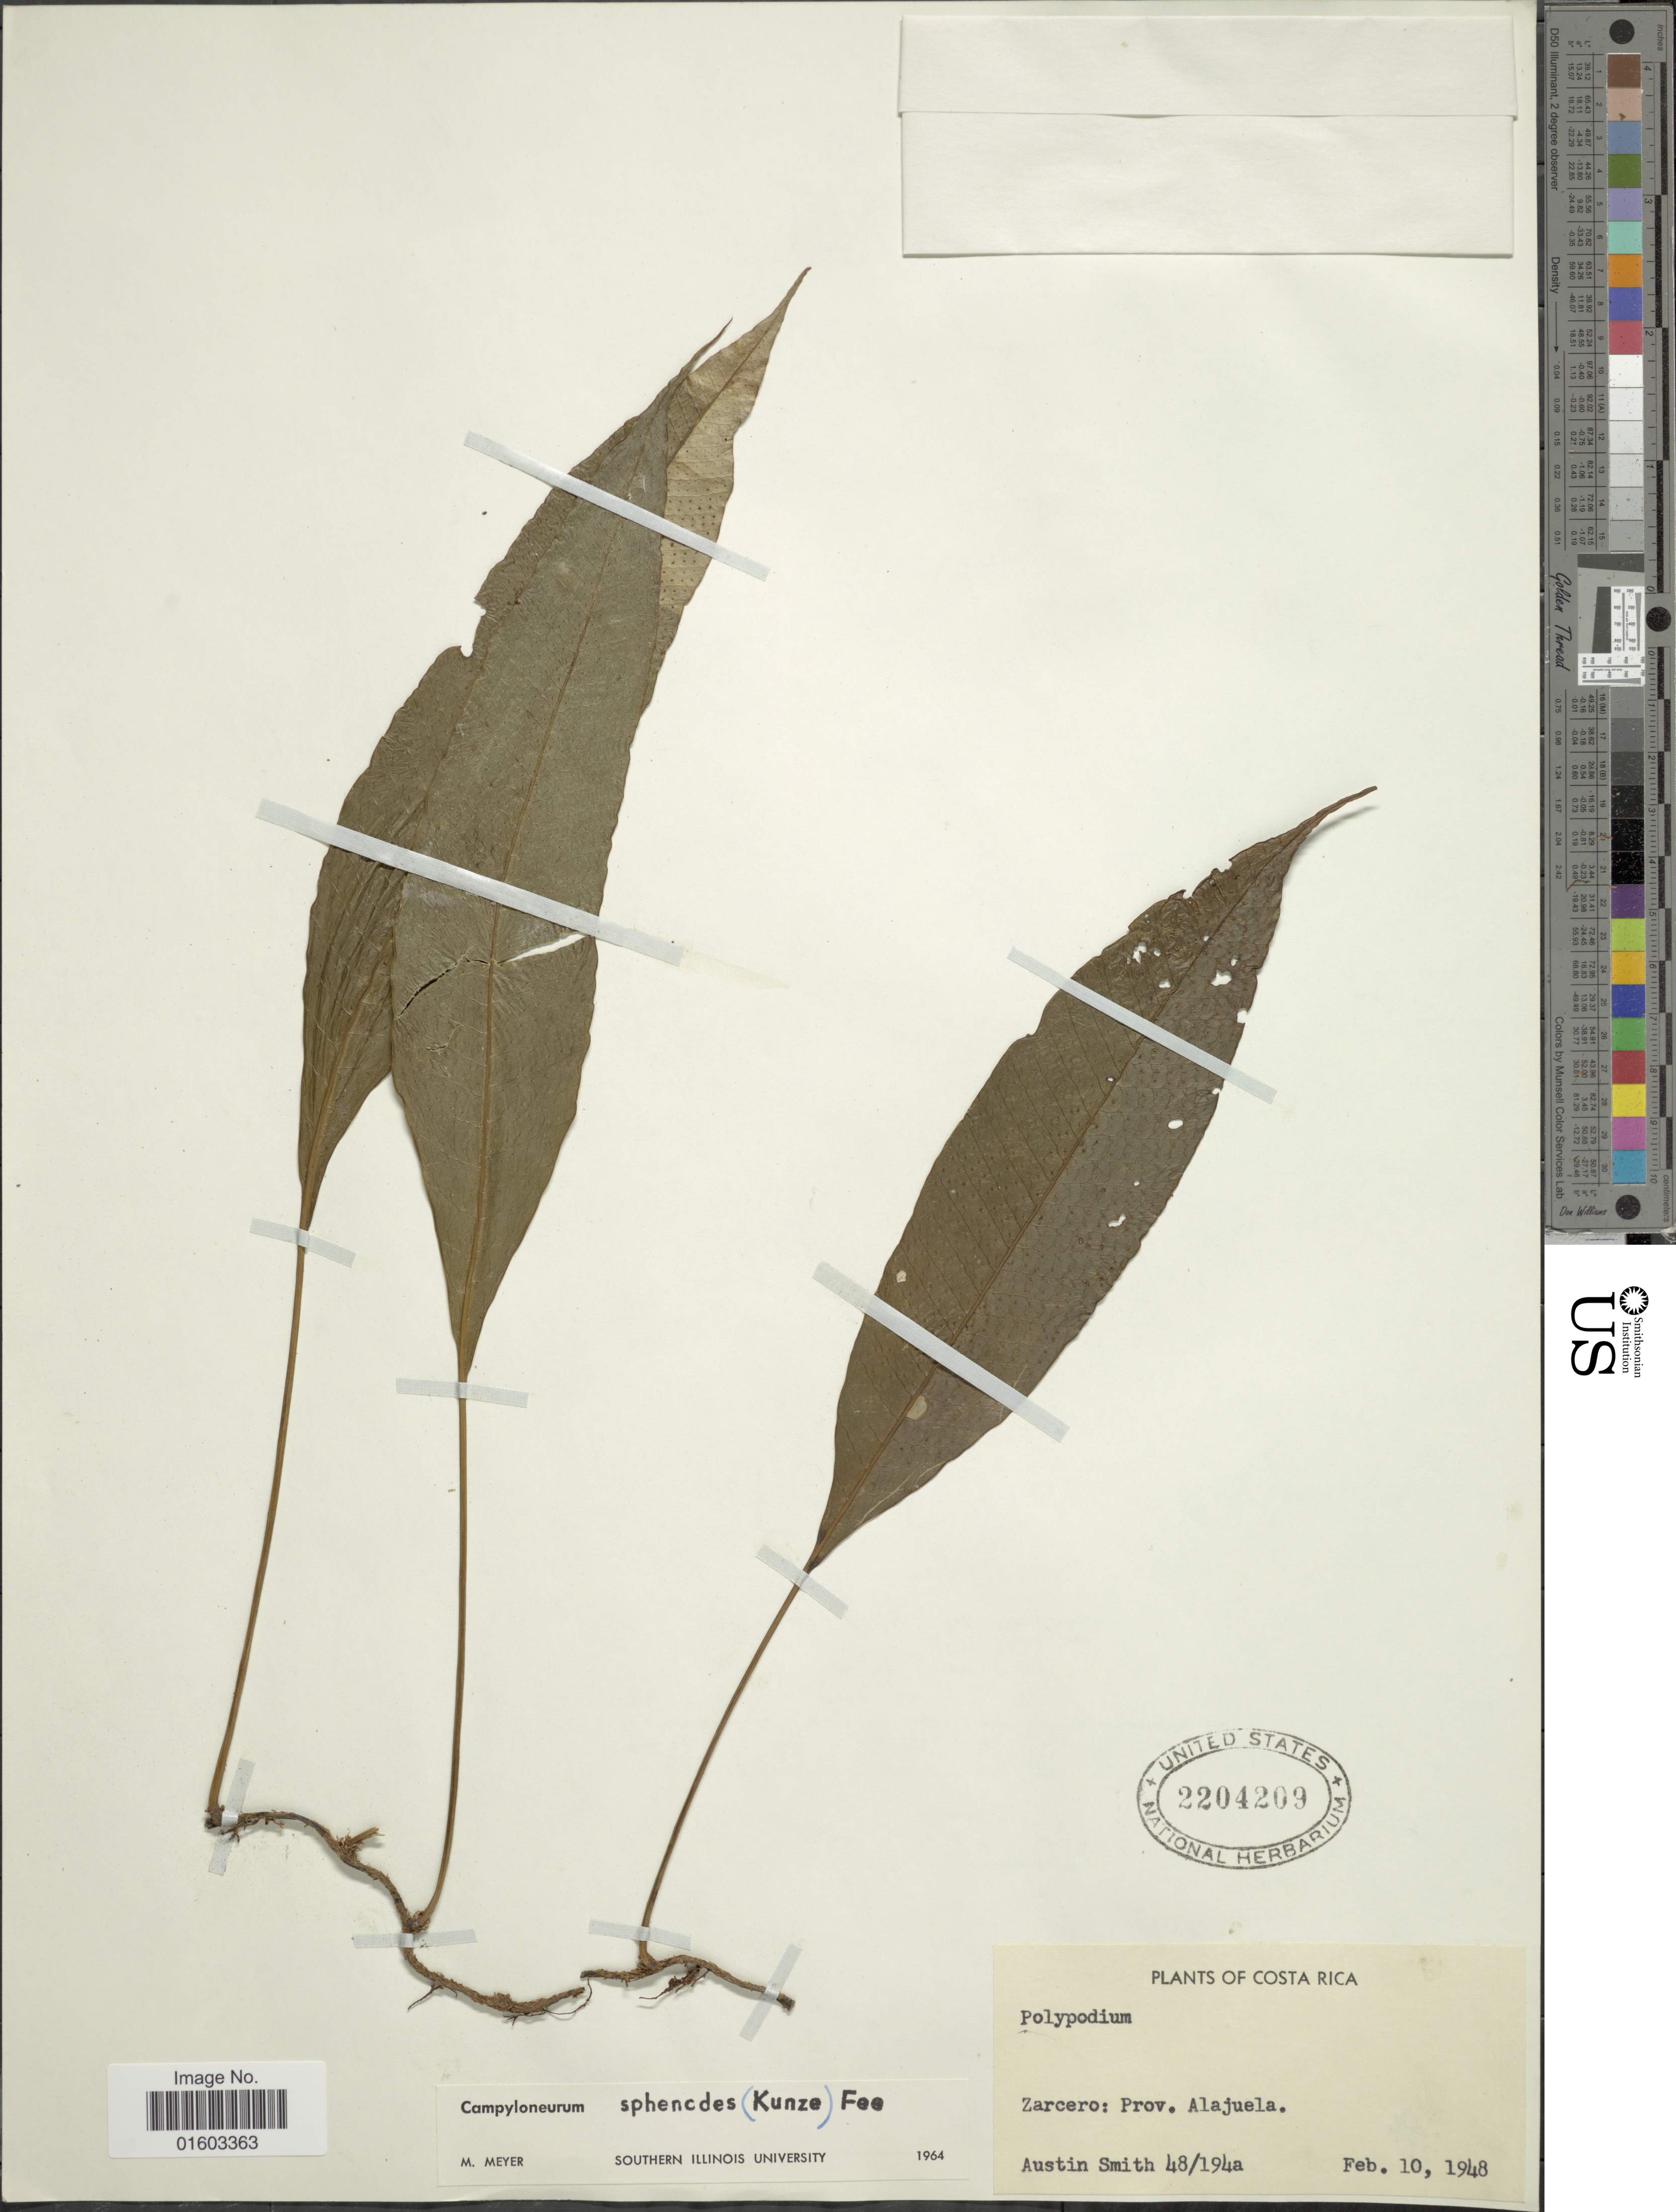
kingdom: Plantae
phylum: Tracheophyta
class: Polypodiopsida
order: Polypodiales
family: Polypodiaceae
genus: Campyloneurum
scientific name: Campyloneurum wercklei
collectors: Aust P. Smith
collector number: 48/194a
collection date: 1948-02-10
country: Costa Rica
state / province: Alajuela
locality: Zarcero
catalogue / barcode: US 2204209